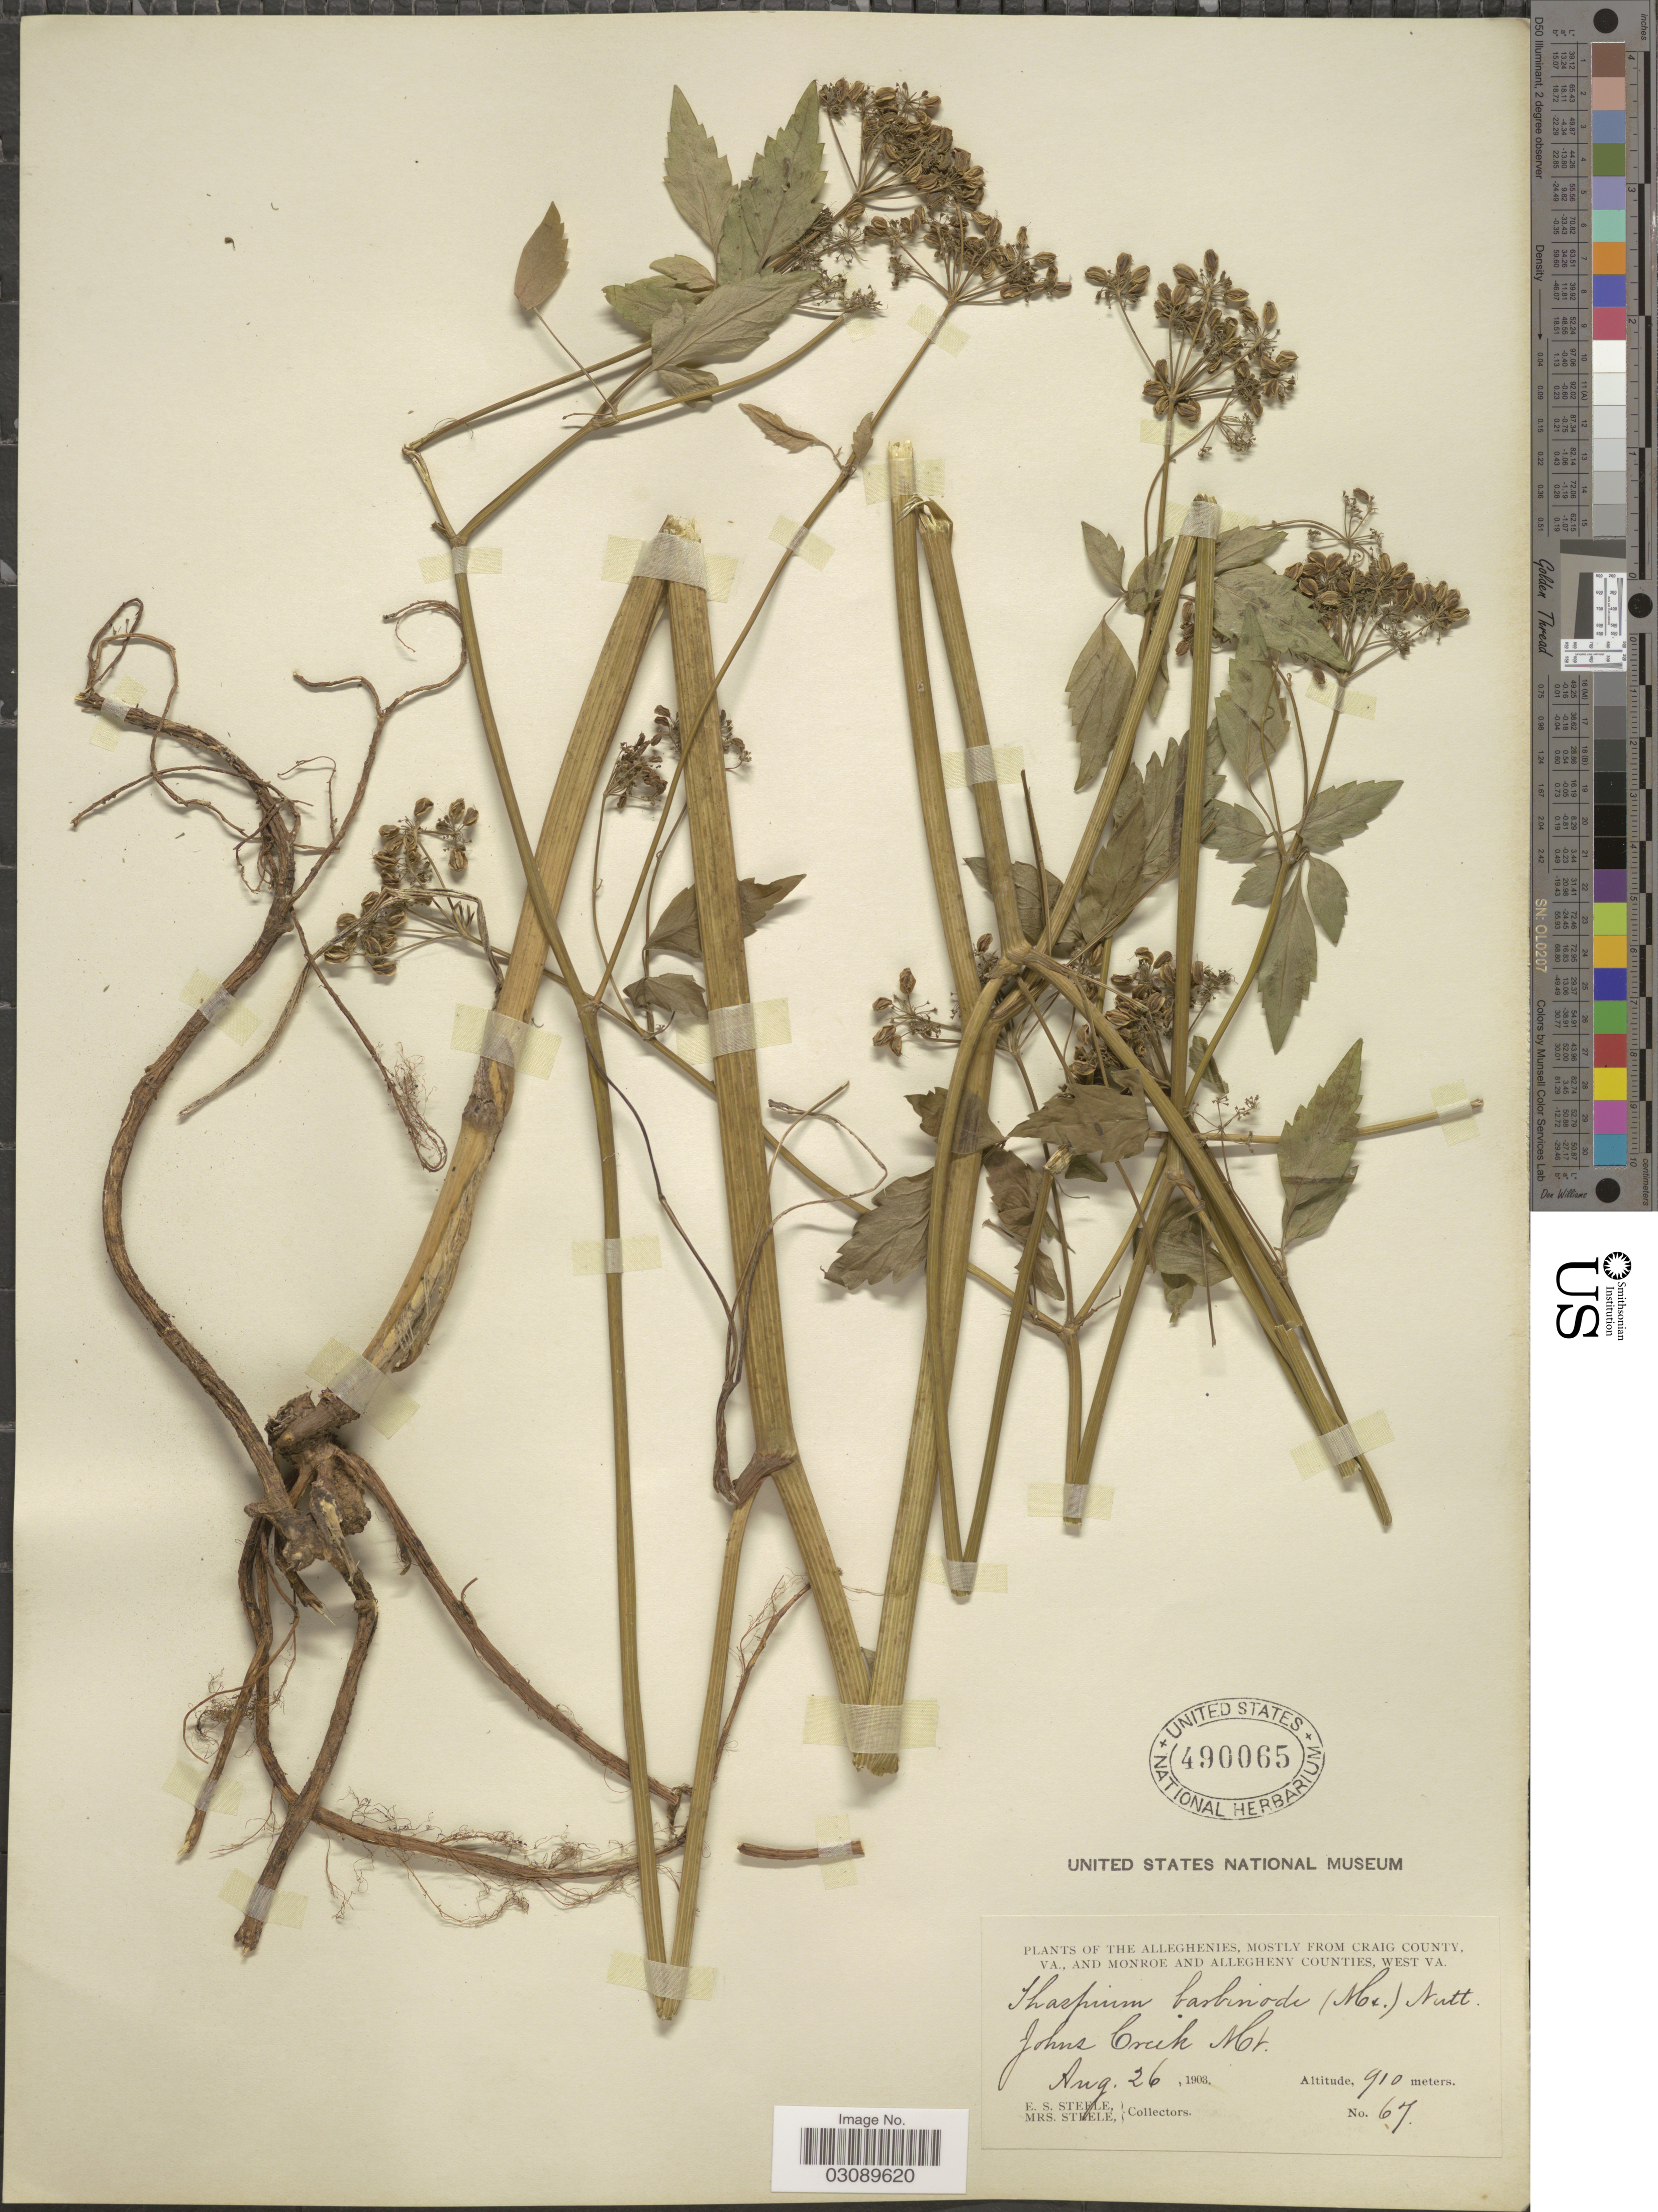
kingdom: Plantae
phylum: Tracheophyta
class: Magnoliopsida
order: Apiales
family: Apiaceae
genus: Thaspium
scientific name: Thaspium barbinode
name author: (Michx.) Nutt.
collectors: E. Steele & Mrs. E. S. Steele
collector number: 67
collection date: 1903-08-26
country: United States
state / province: Virginia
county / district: Craig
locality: Alleghenies, mostly from Craig County. Johns Creek Mt.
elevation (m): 910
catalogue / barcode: US 490065